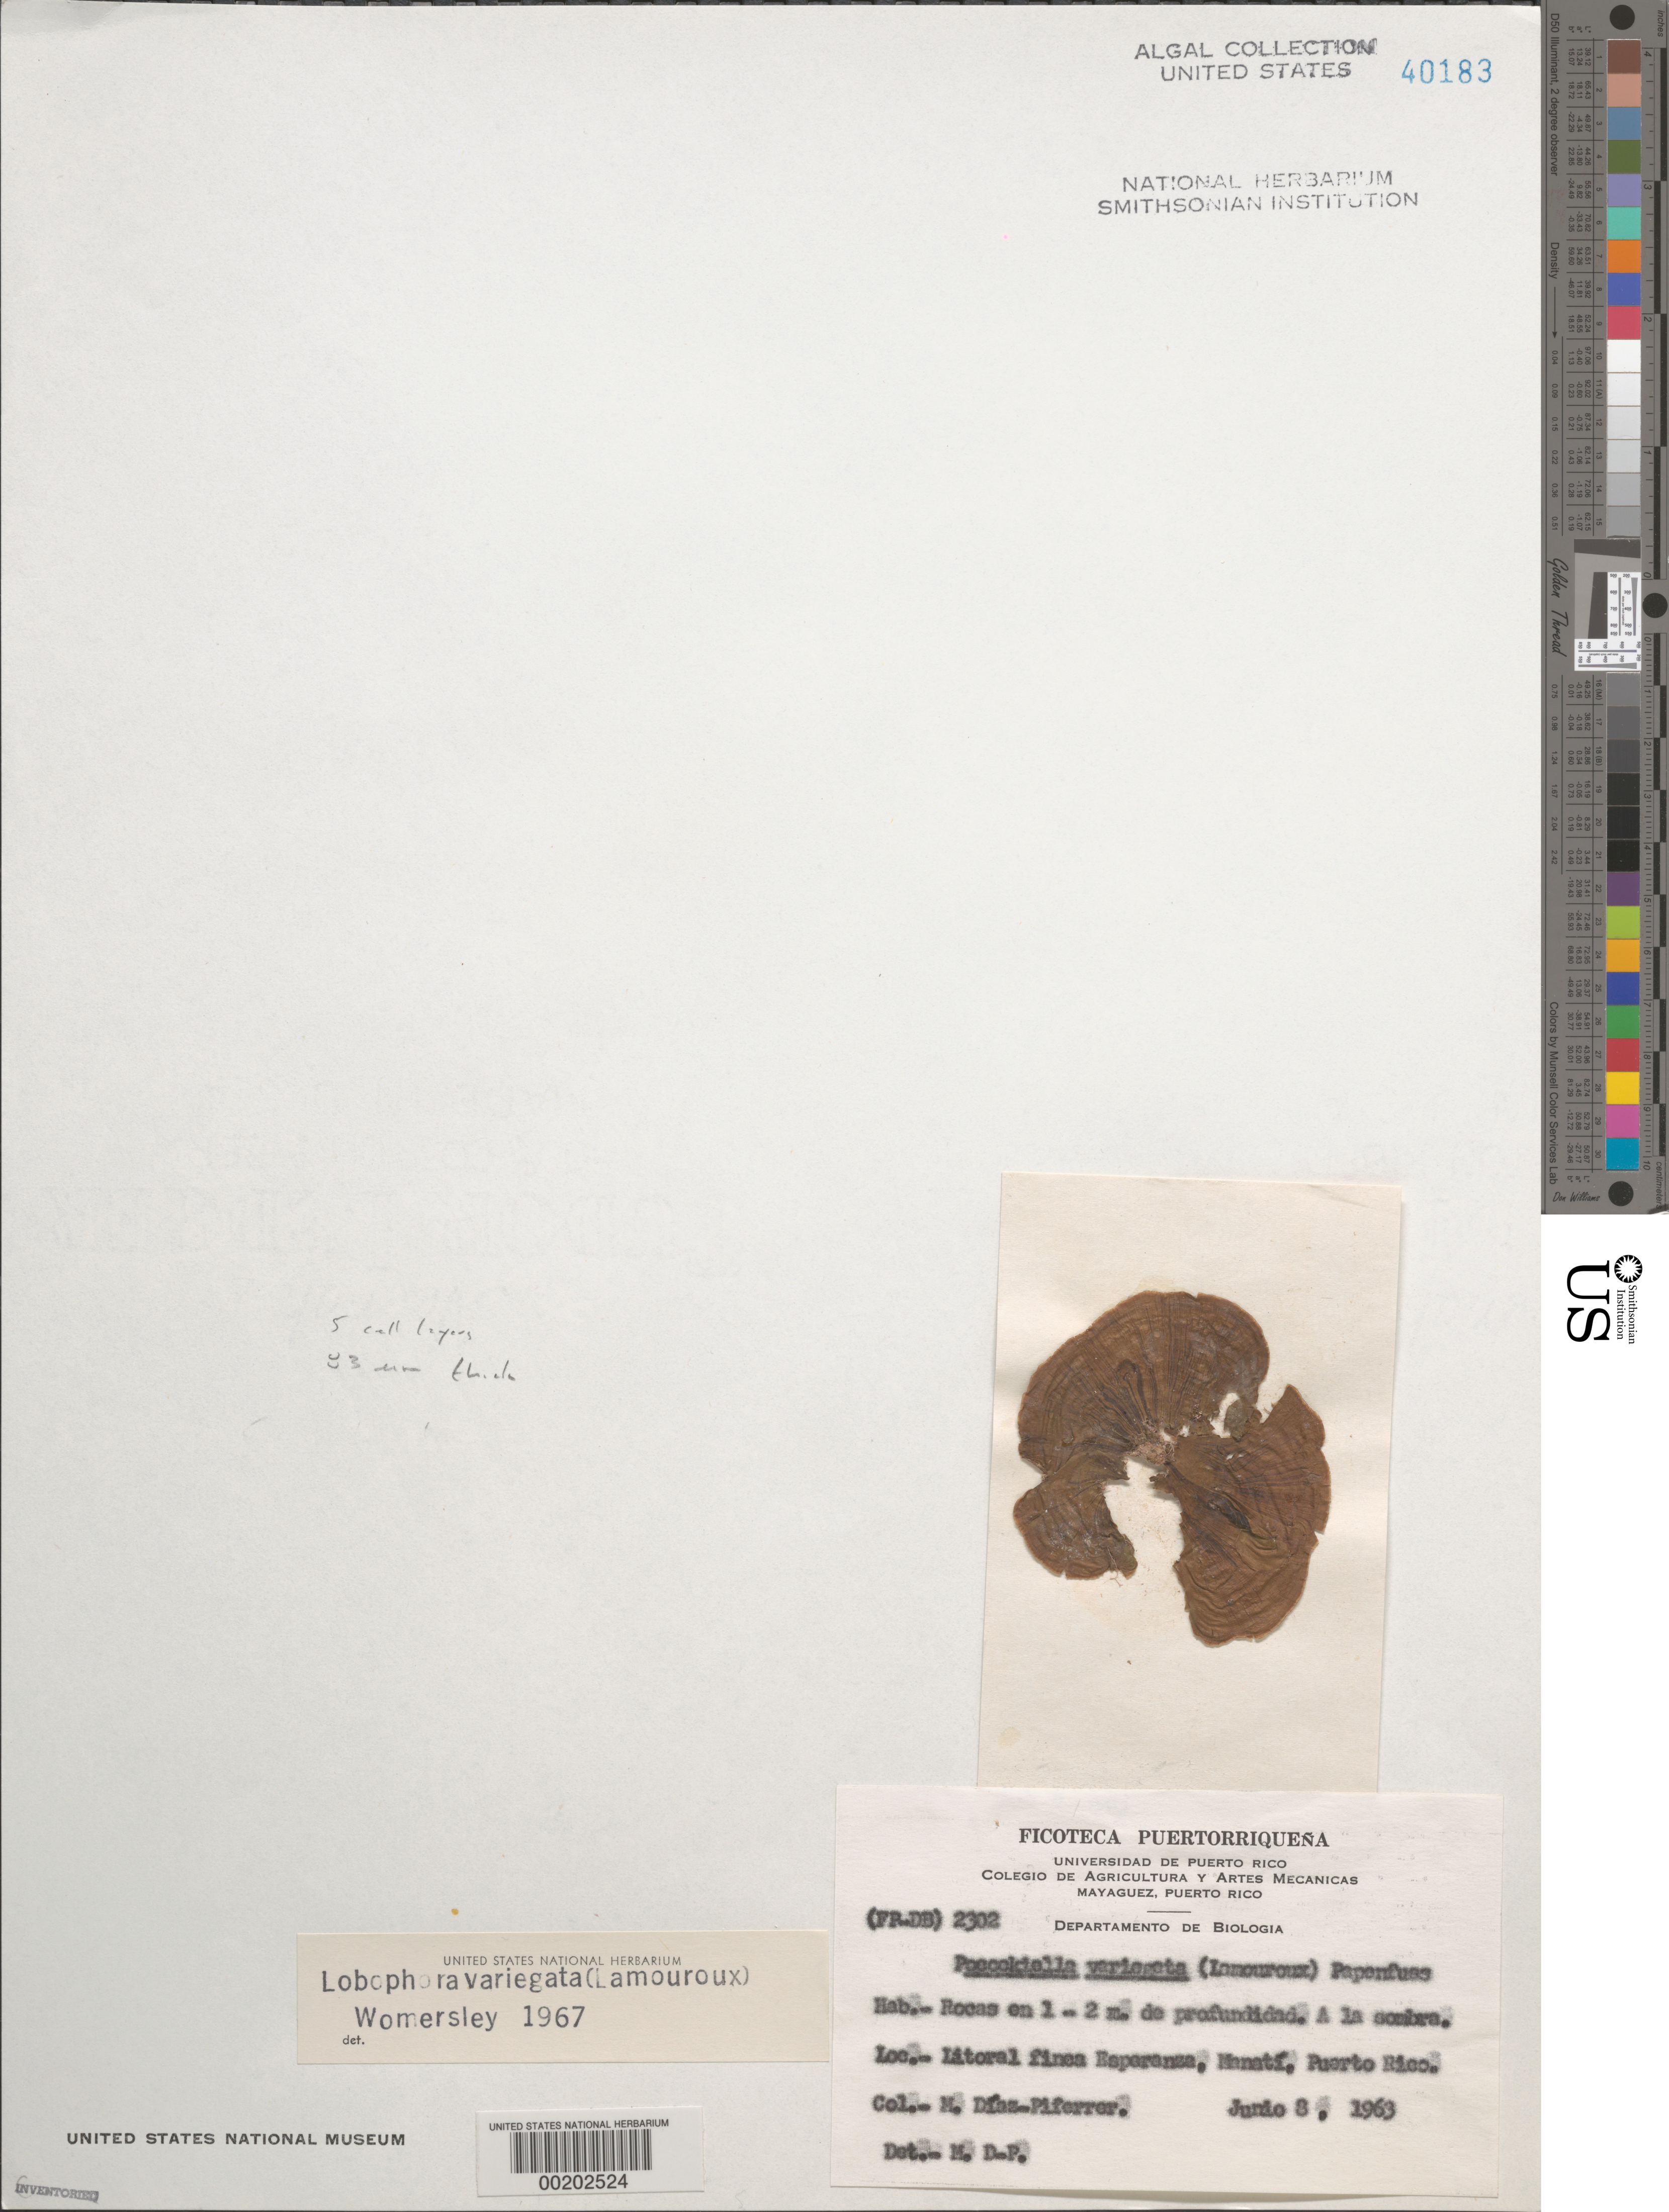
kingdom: Chromista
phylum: Ochrophyta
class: Phaeophyceae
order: Dictyotales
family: Dictyotaceae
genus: Lobophora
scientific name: Lobophora variegata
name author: (J.V.Lamouroux) Womersley & E.C. Oliveira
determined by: Womersley, H. B. S.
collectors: M. Diaz-Piferrer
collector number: (fp-db) 2302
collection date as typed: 08 Jun 1963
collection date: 1963-06-08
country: Puerto Rico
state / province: Manati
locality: Esperanza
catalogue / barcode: US 40183